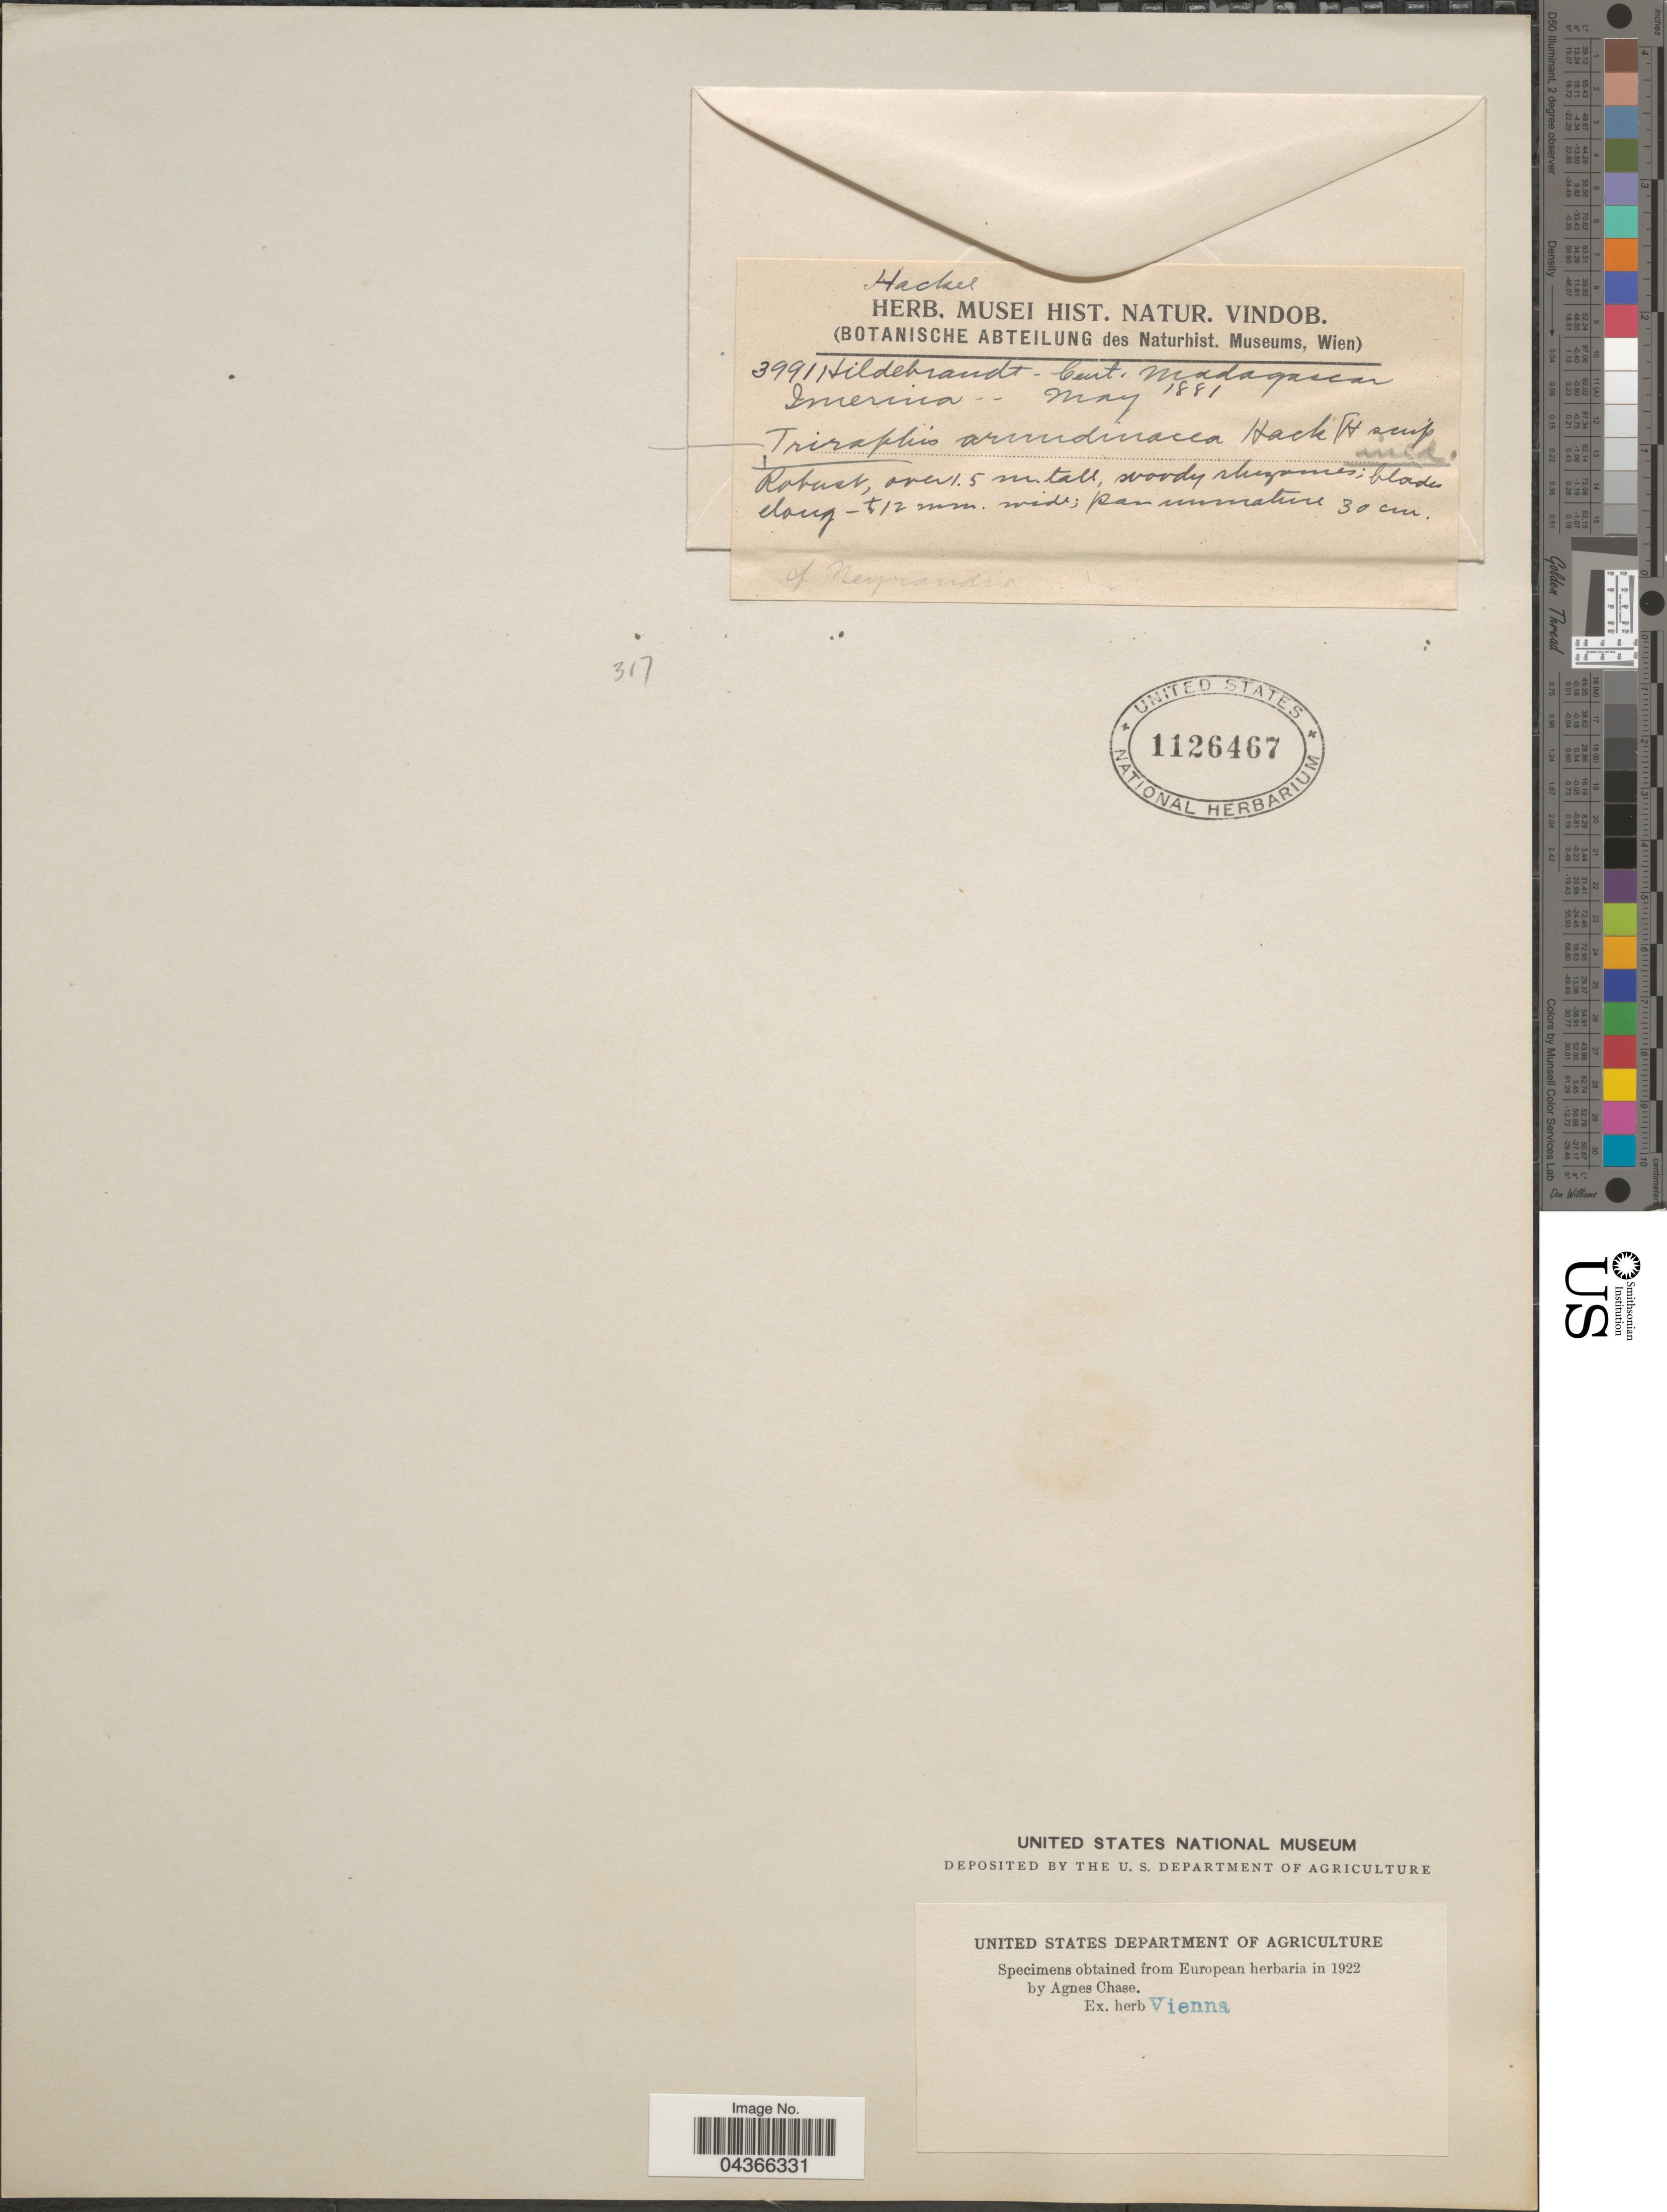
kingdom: Plantae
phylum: Tracheophyta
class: Liliopsida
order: Poales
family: Poaceae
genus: Triraphis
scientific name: Triraphis sp.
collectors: J. Hildebrandt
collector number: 3991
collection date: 1881-05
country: Madagascar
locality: Cent. Madagascar Imerina.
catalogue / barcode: US 1126467